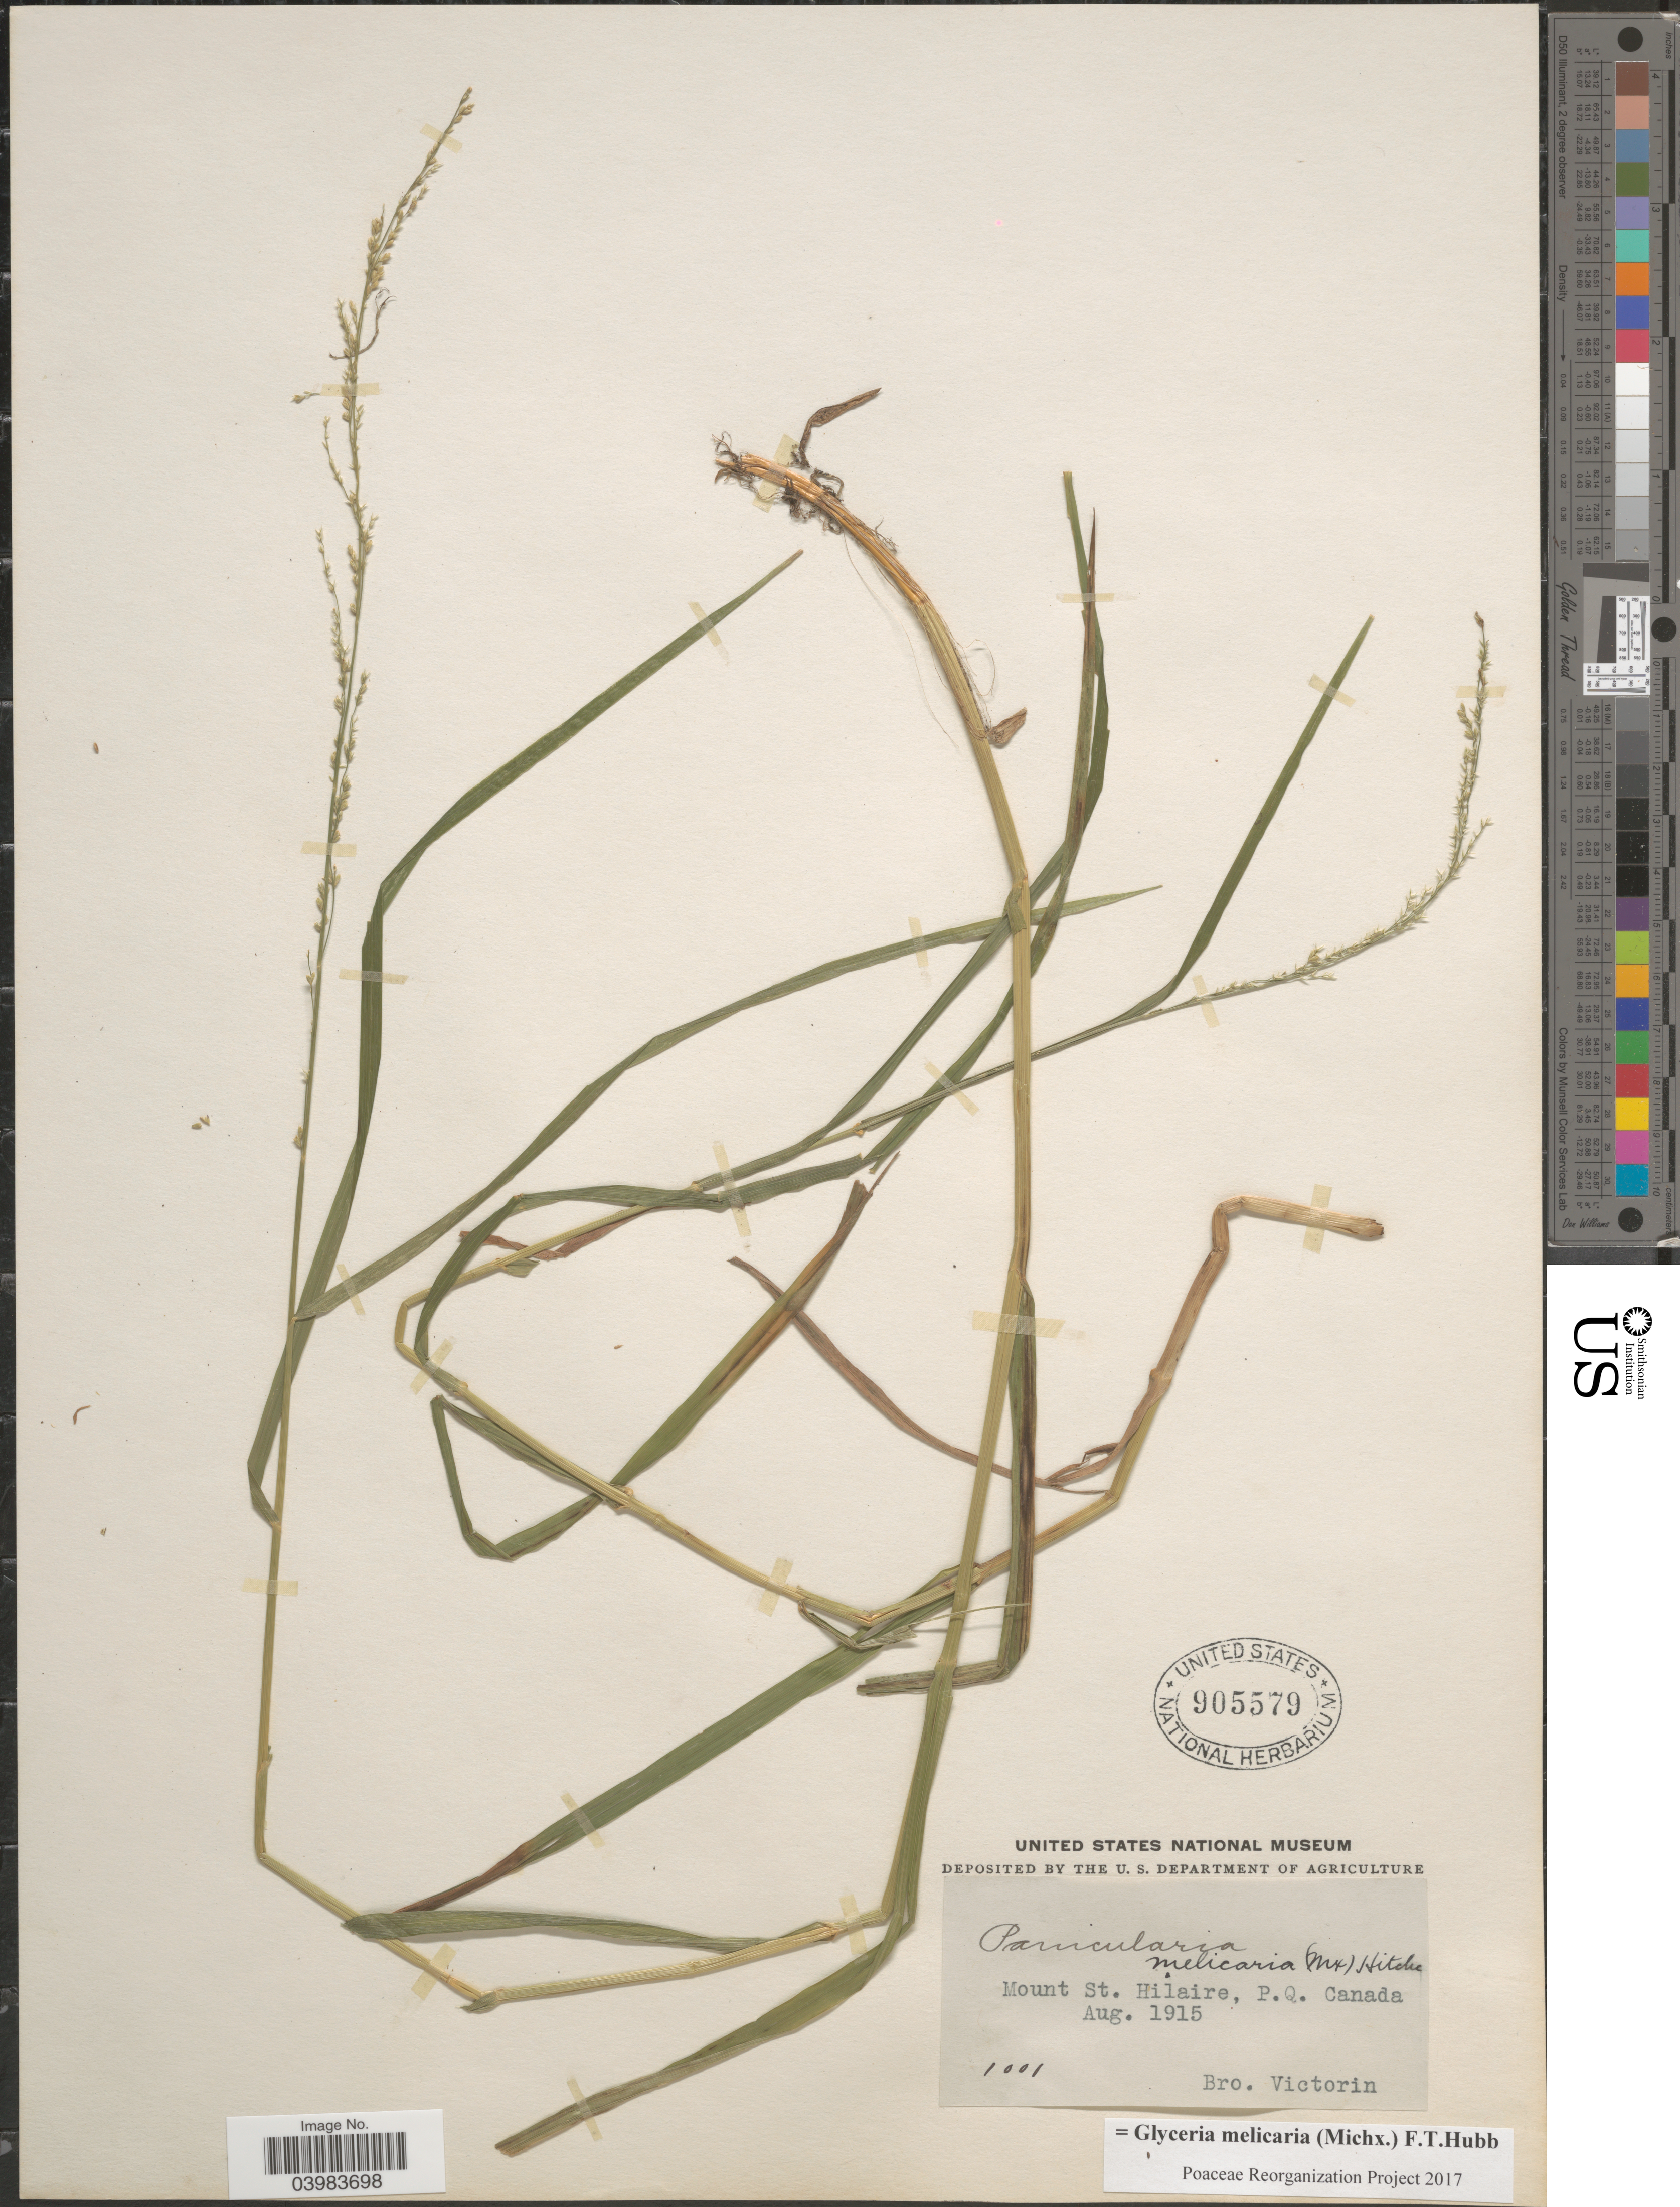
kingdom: Plantae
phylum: Tracheophyta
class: Liliopsida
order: Poales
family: Poaceae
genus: Glyceria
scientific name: Glyceria melicaria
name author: (Michx.) F.T. Hubb.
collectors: B. Victorin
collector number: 1001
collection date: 1915-08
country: Canada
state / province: Quebec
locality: Mount St. Hilaire, P.Q.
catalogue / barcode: US 905579